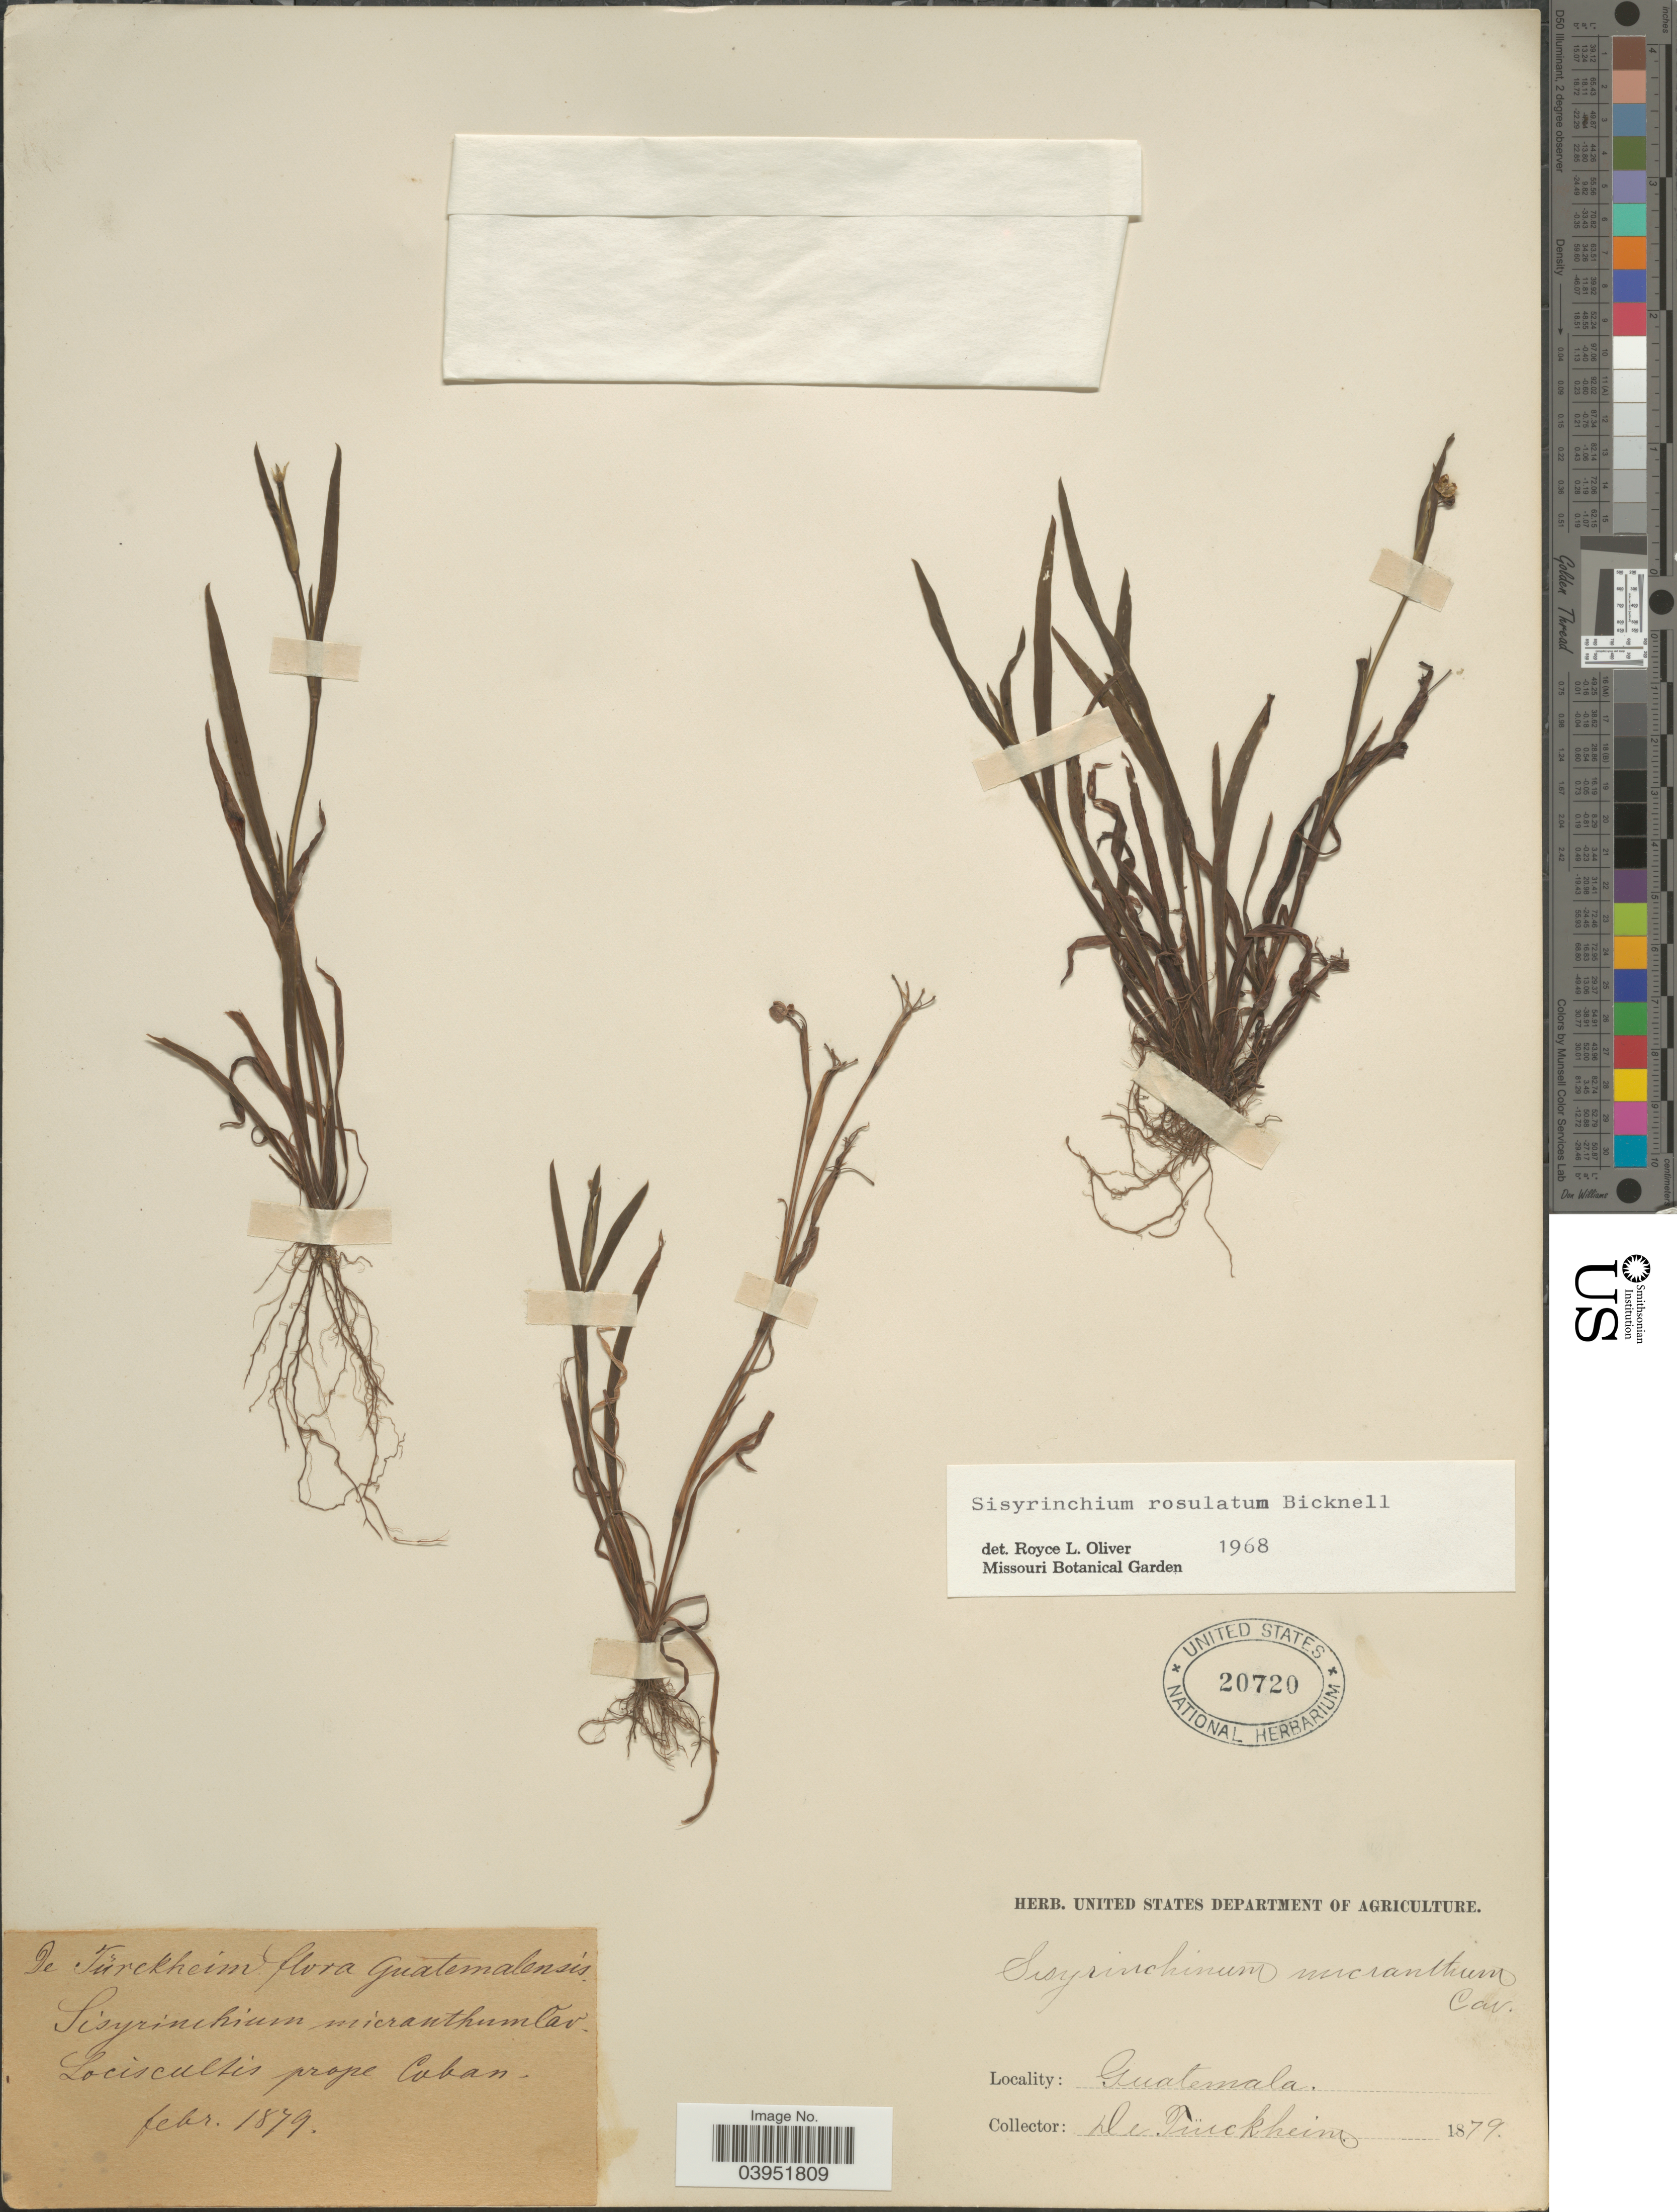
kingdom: Plantae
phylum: Tracheophyta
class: Liliopsida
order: Asparagales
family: Iridaceae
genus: Sisyrinchium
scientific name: Sisyrinchium rosulatum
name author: E.P. Bicknell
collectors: -. De Türckheim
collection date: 1879-02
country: Guatemala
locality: Prope Coban.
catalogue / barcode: US 20720